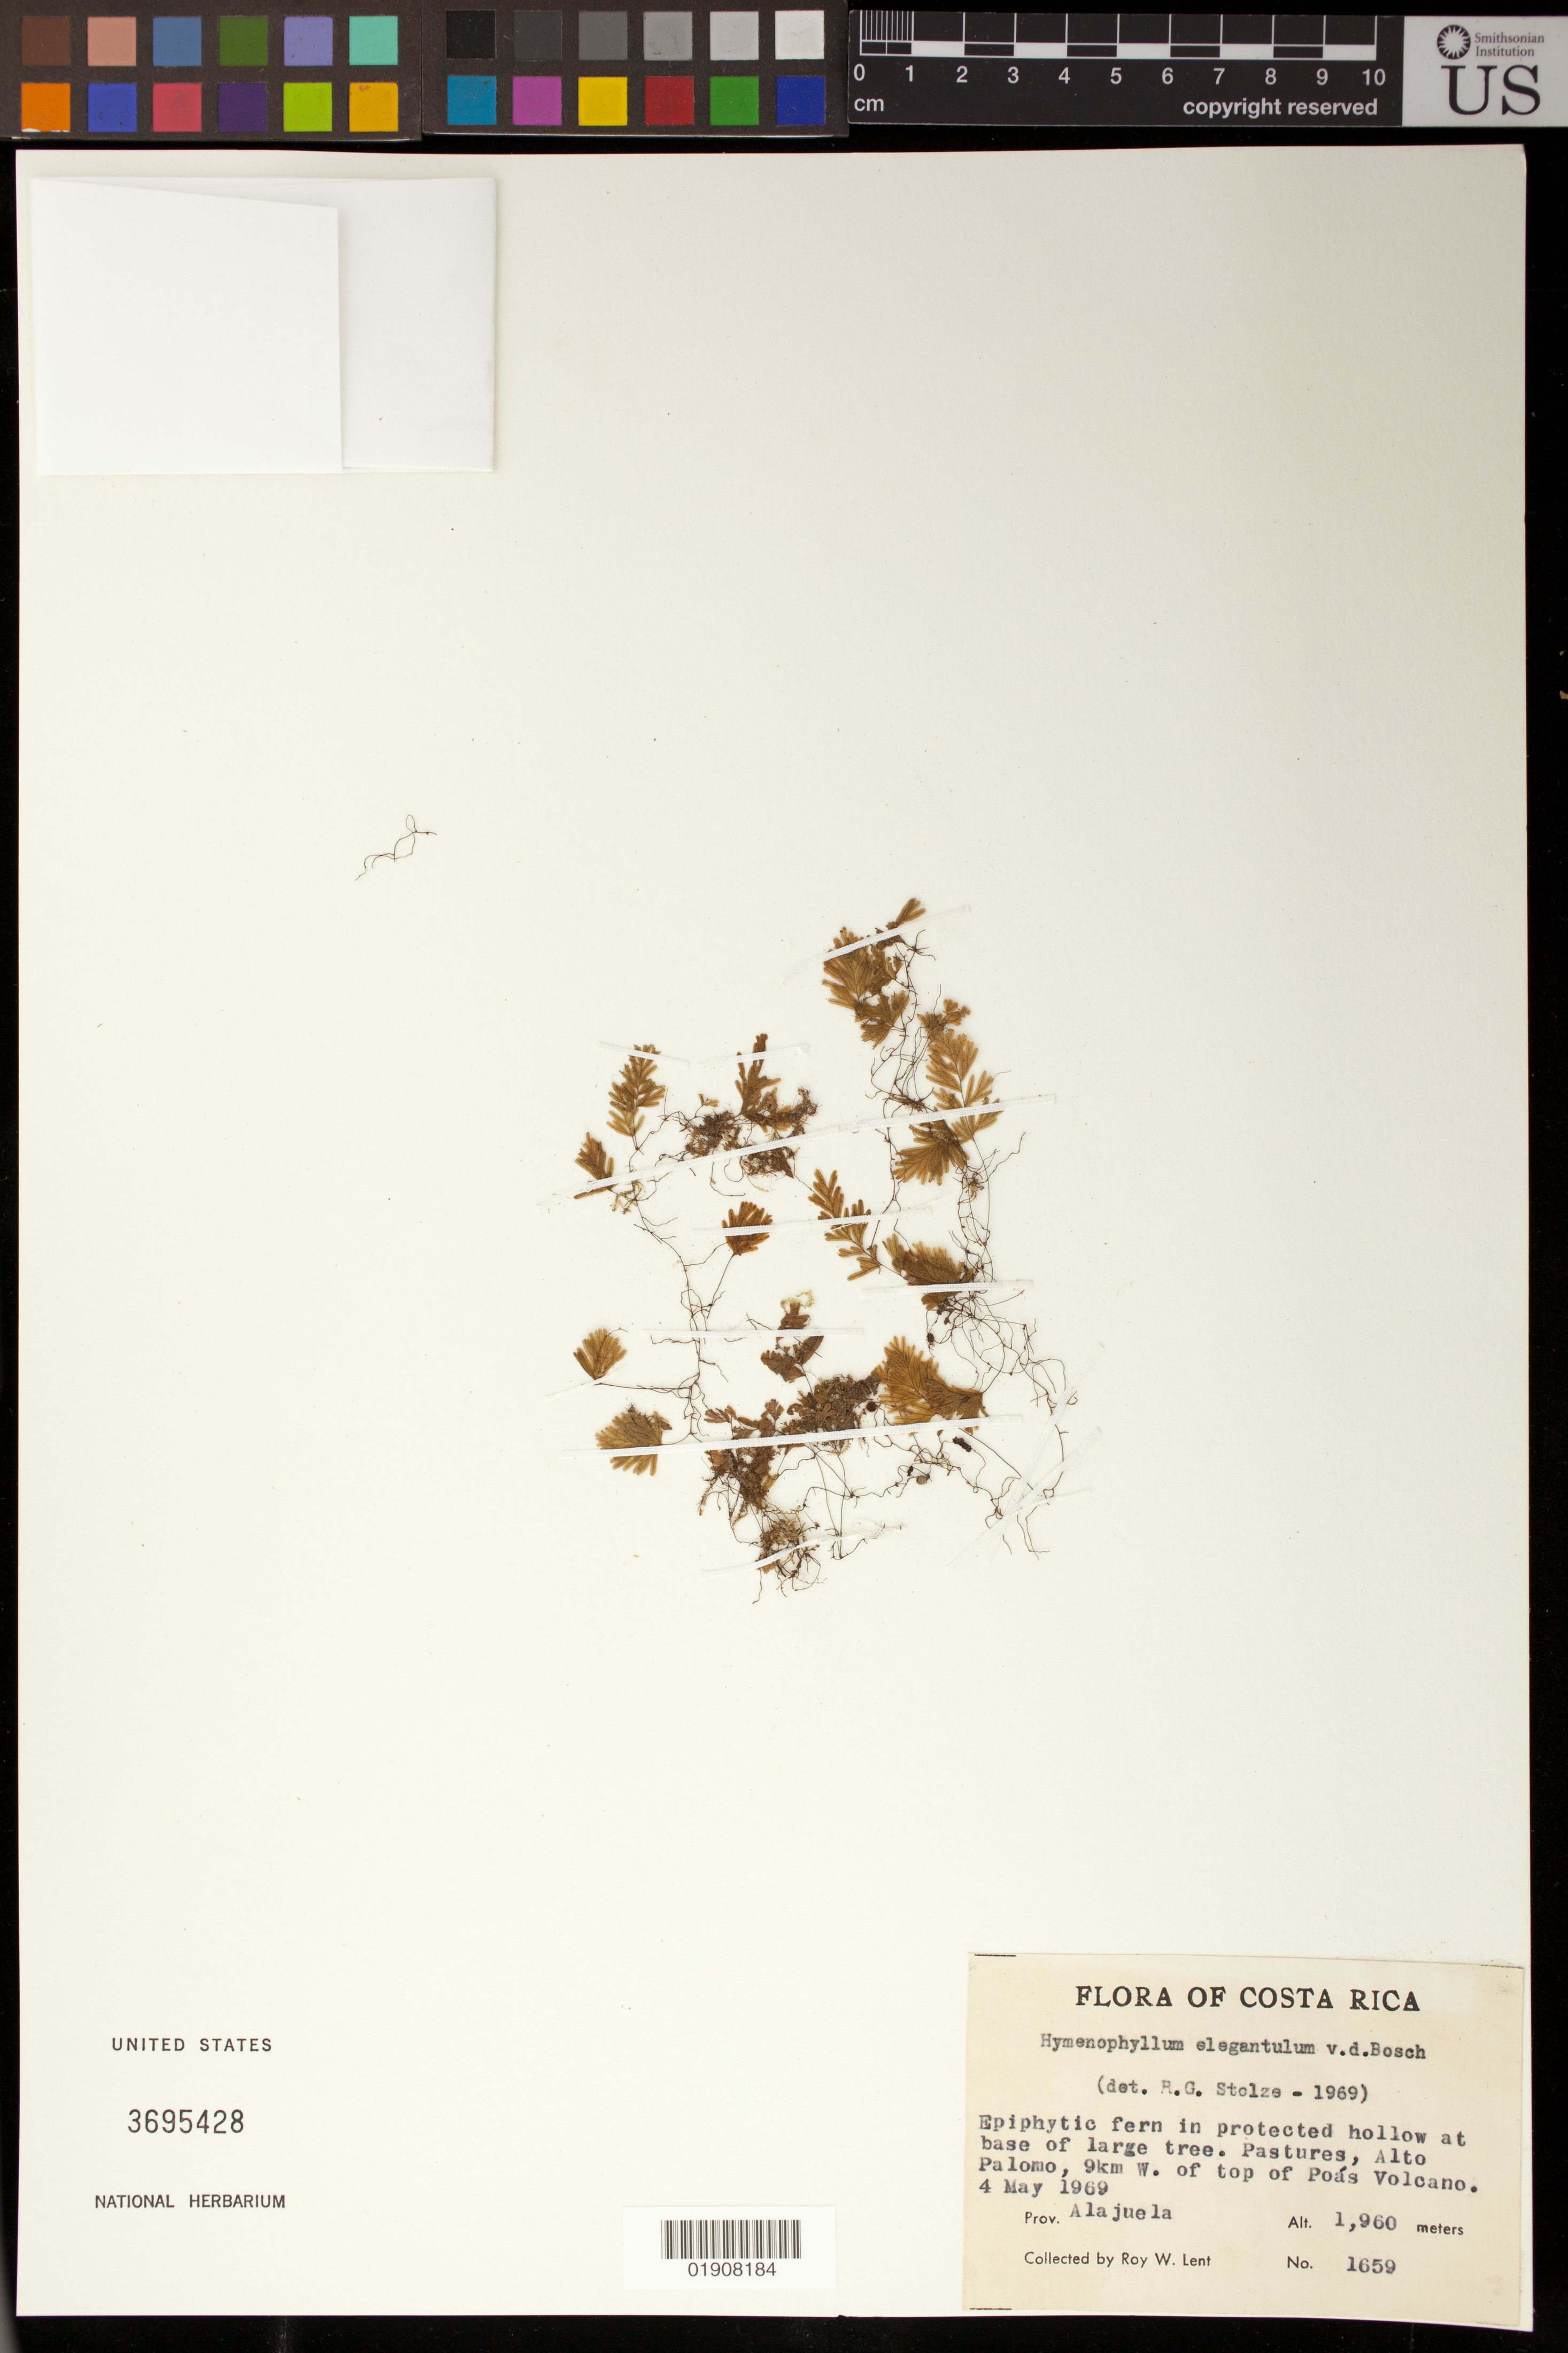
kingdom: Plantae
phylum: Tracheophyta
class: Polypodiopsida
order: Hymenophyllales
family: Hymenophyllaceae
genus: Hymenophyllum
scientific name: Hymenophyllum elegantulum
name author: Bosch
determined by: Stolze, R. G.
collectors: R. W. Lent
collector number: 1659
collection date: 1969-05-04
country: Costa Rica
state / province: Alajuela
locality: Alto Palomo, 9km W of top of Poás Volcano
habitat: In protected hollow at base of large tree. Patures.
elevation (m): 1960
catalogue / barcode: US 3695428